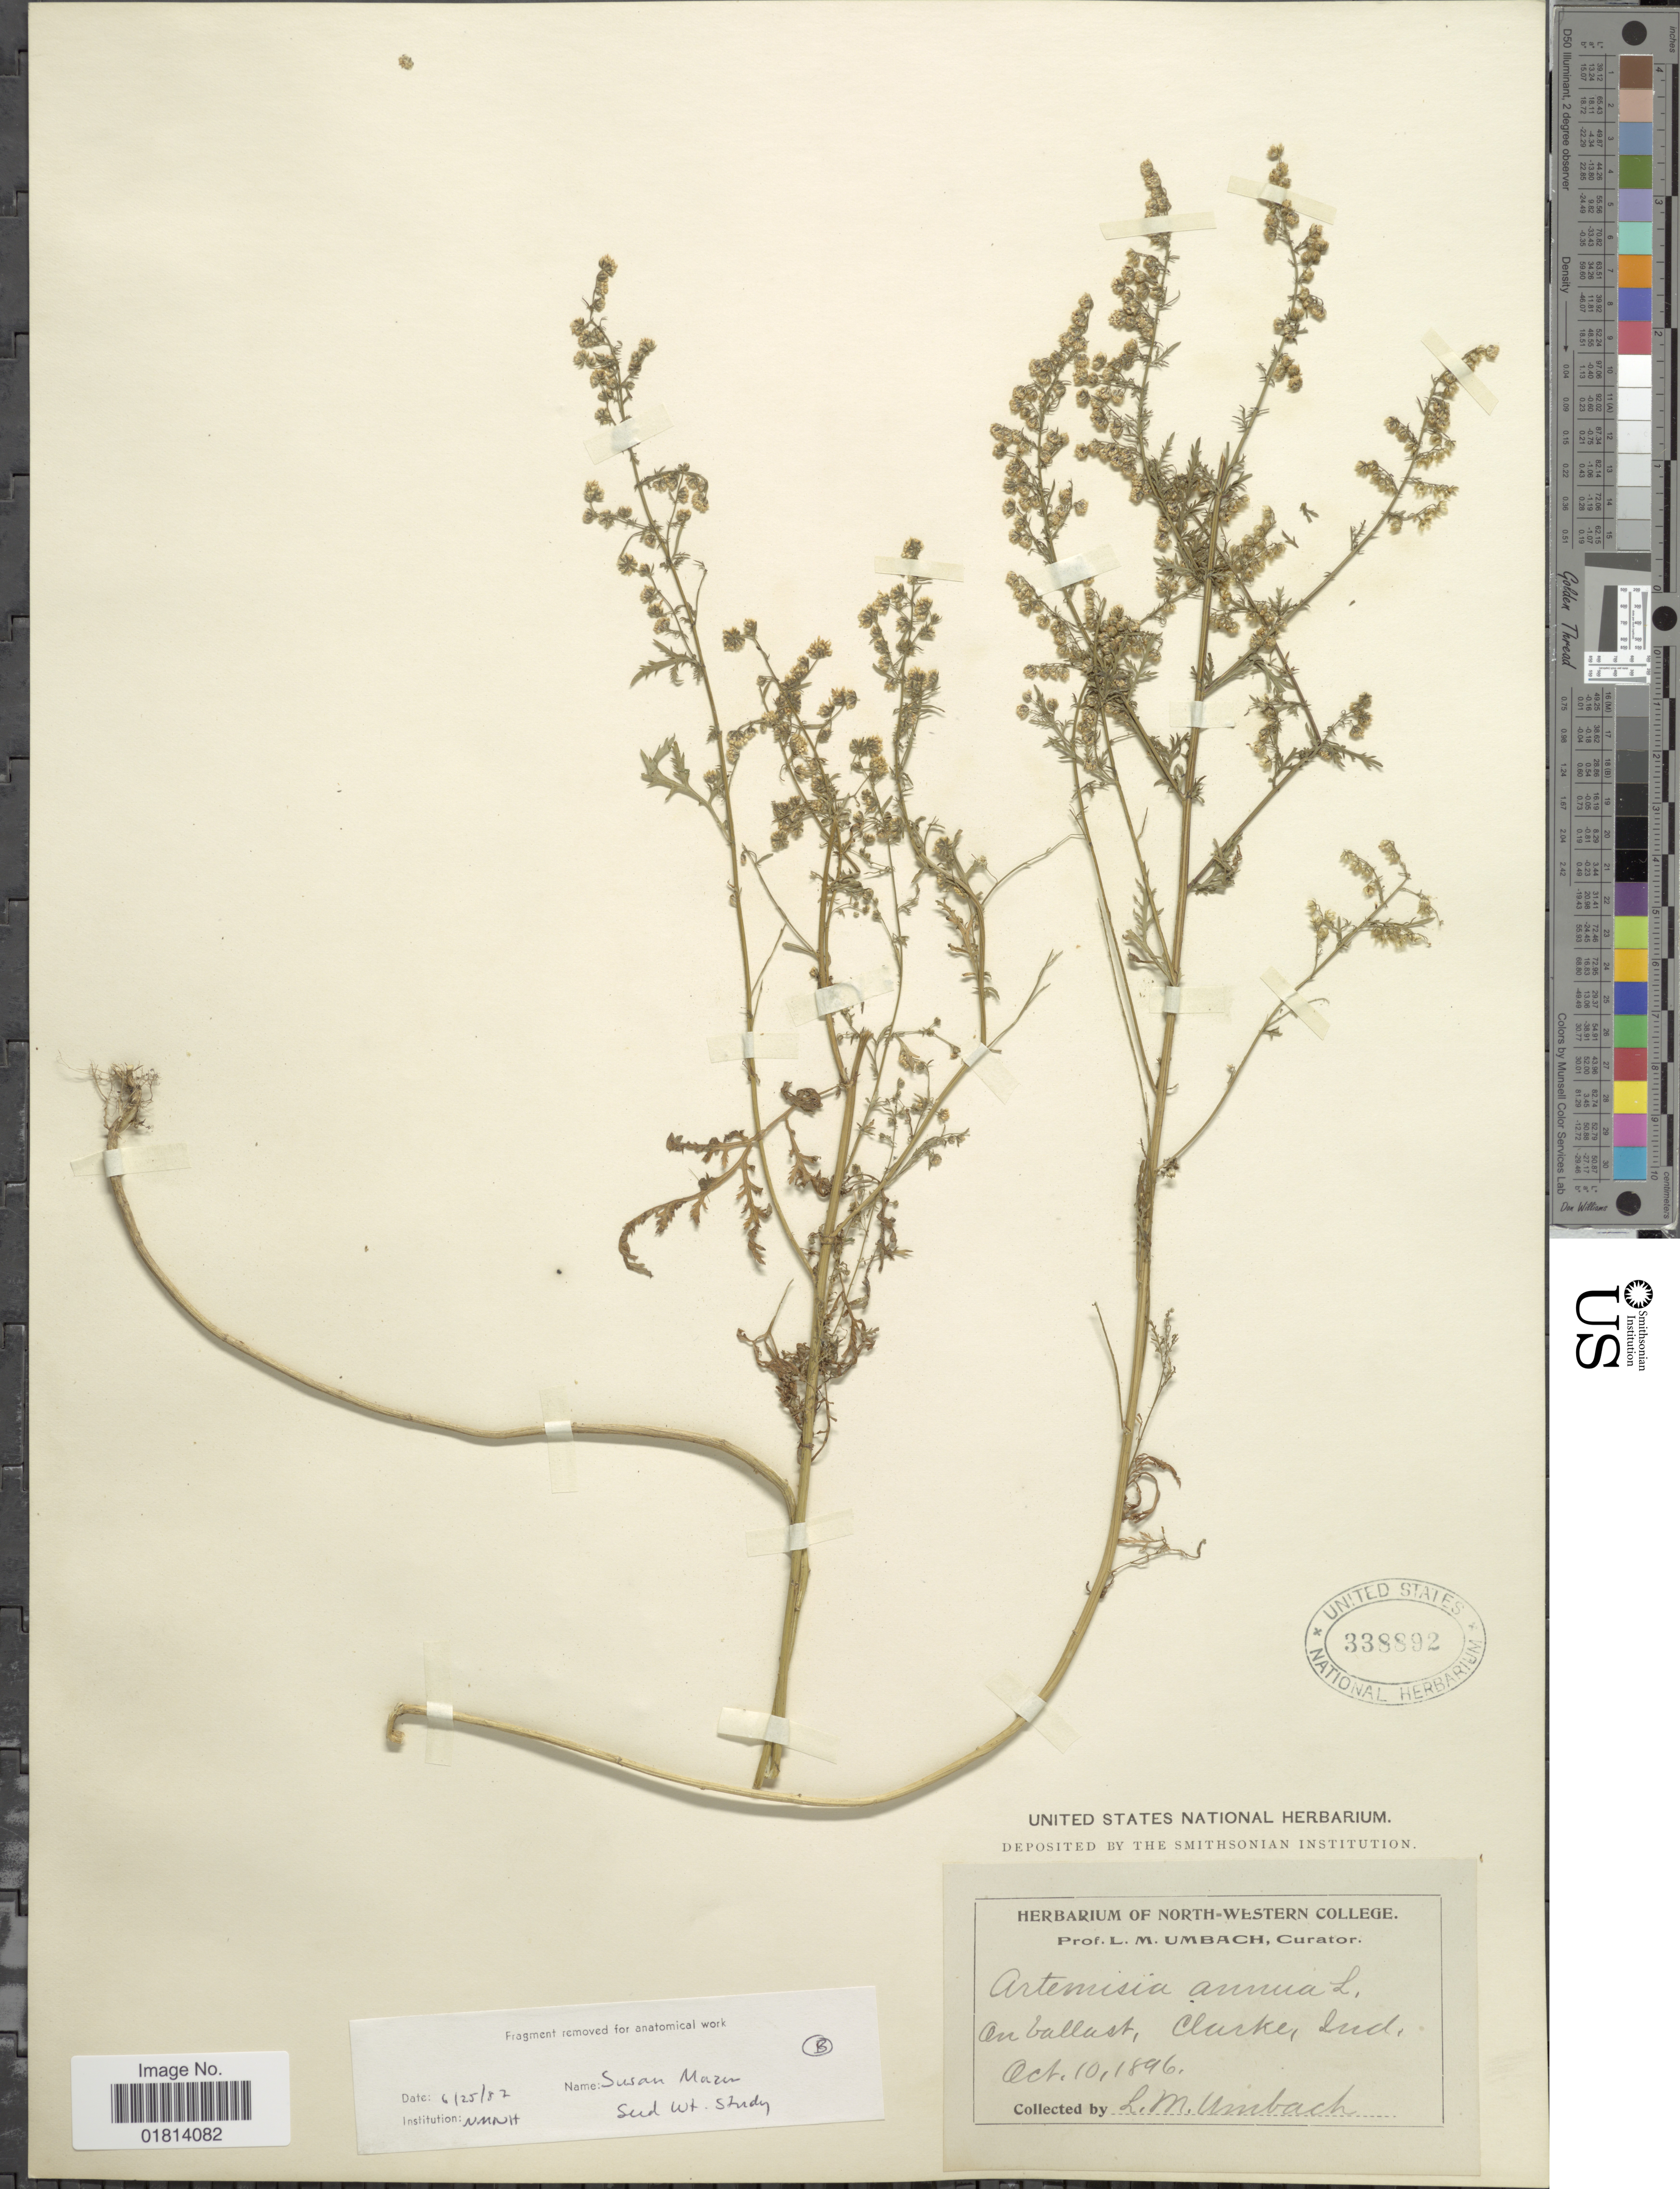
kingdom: Plantae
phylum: Tracheophyta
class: Magnoliopsida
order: Asterales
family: Asteraceae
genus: Artemisia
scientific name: Artemisia annua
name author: L.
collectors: L. M. Umbach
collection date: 1896-10-10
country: United States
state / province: Indiana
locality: On ballast, Clarke, Ind.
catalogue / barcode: US 338892